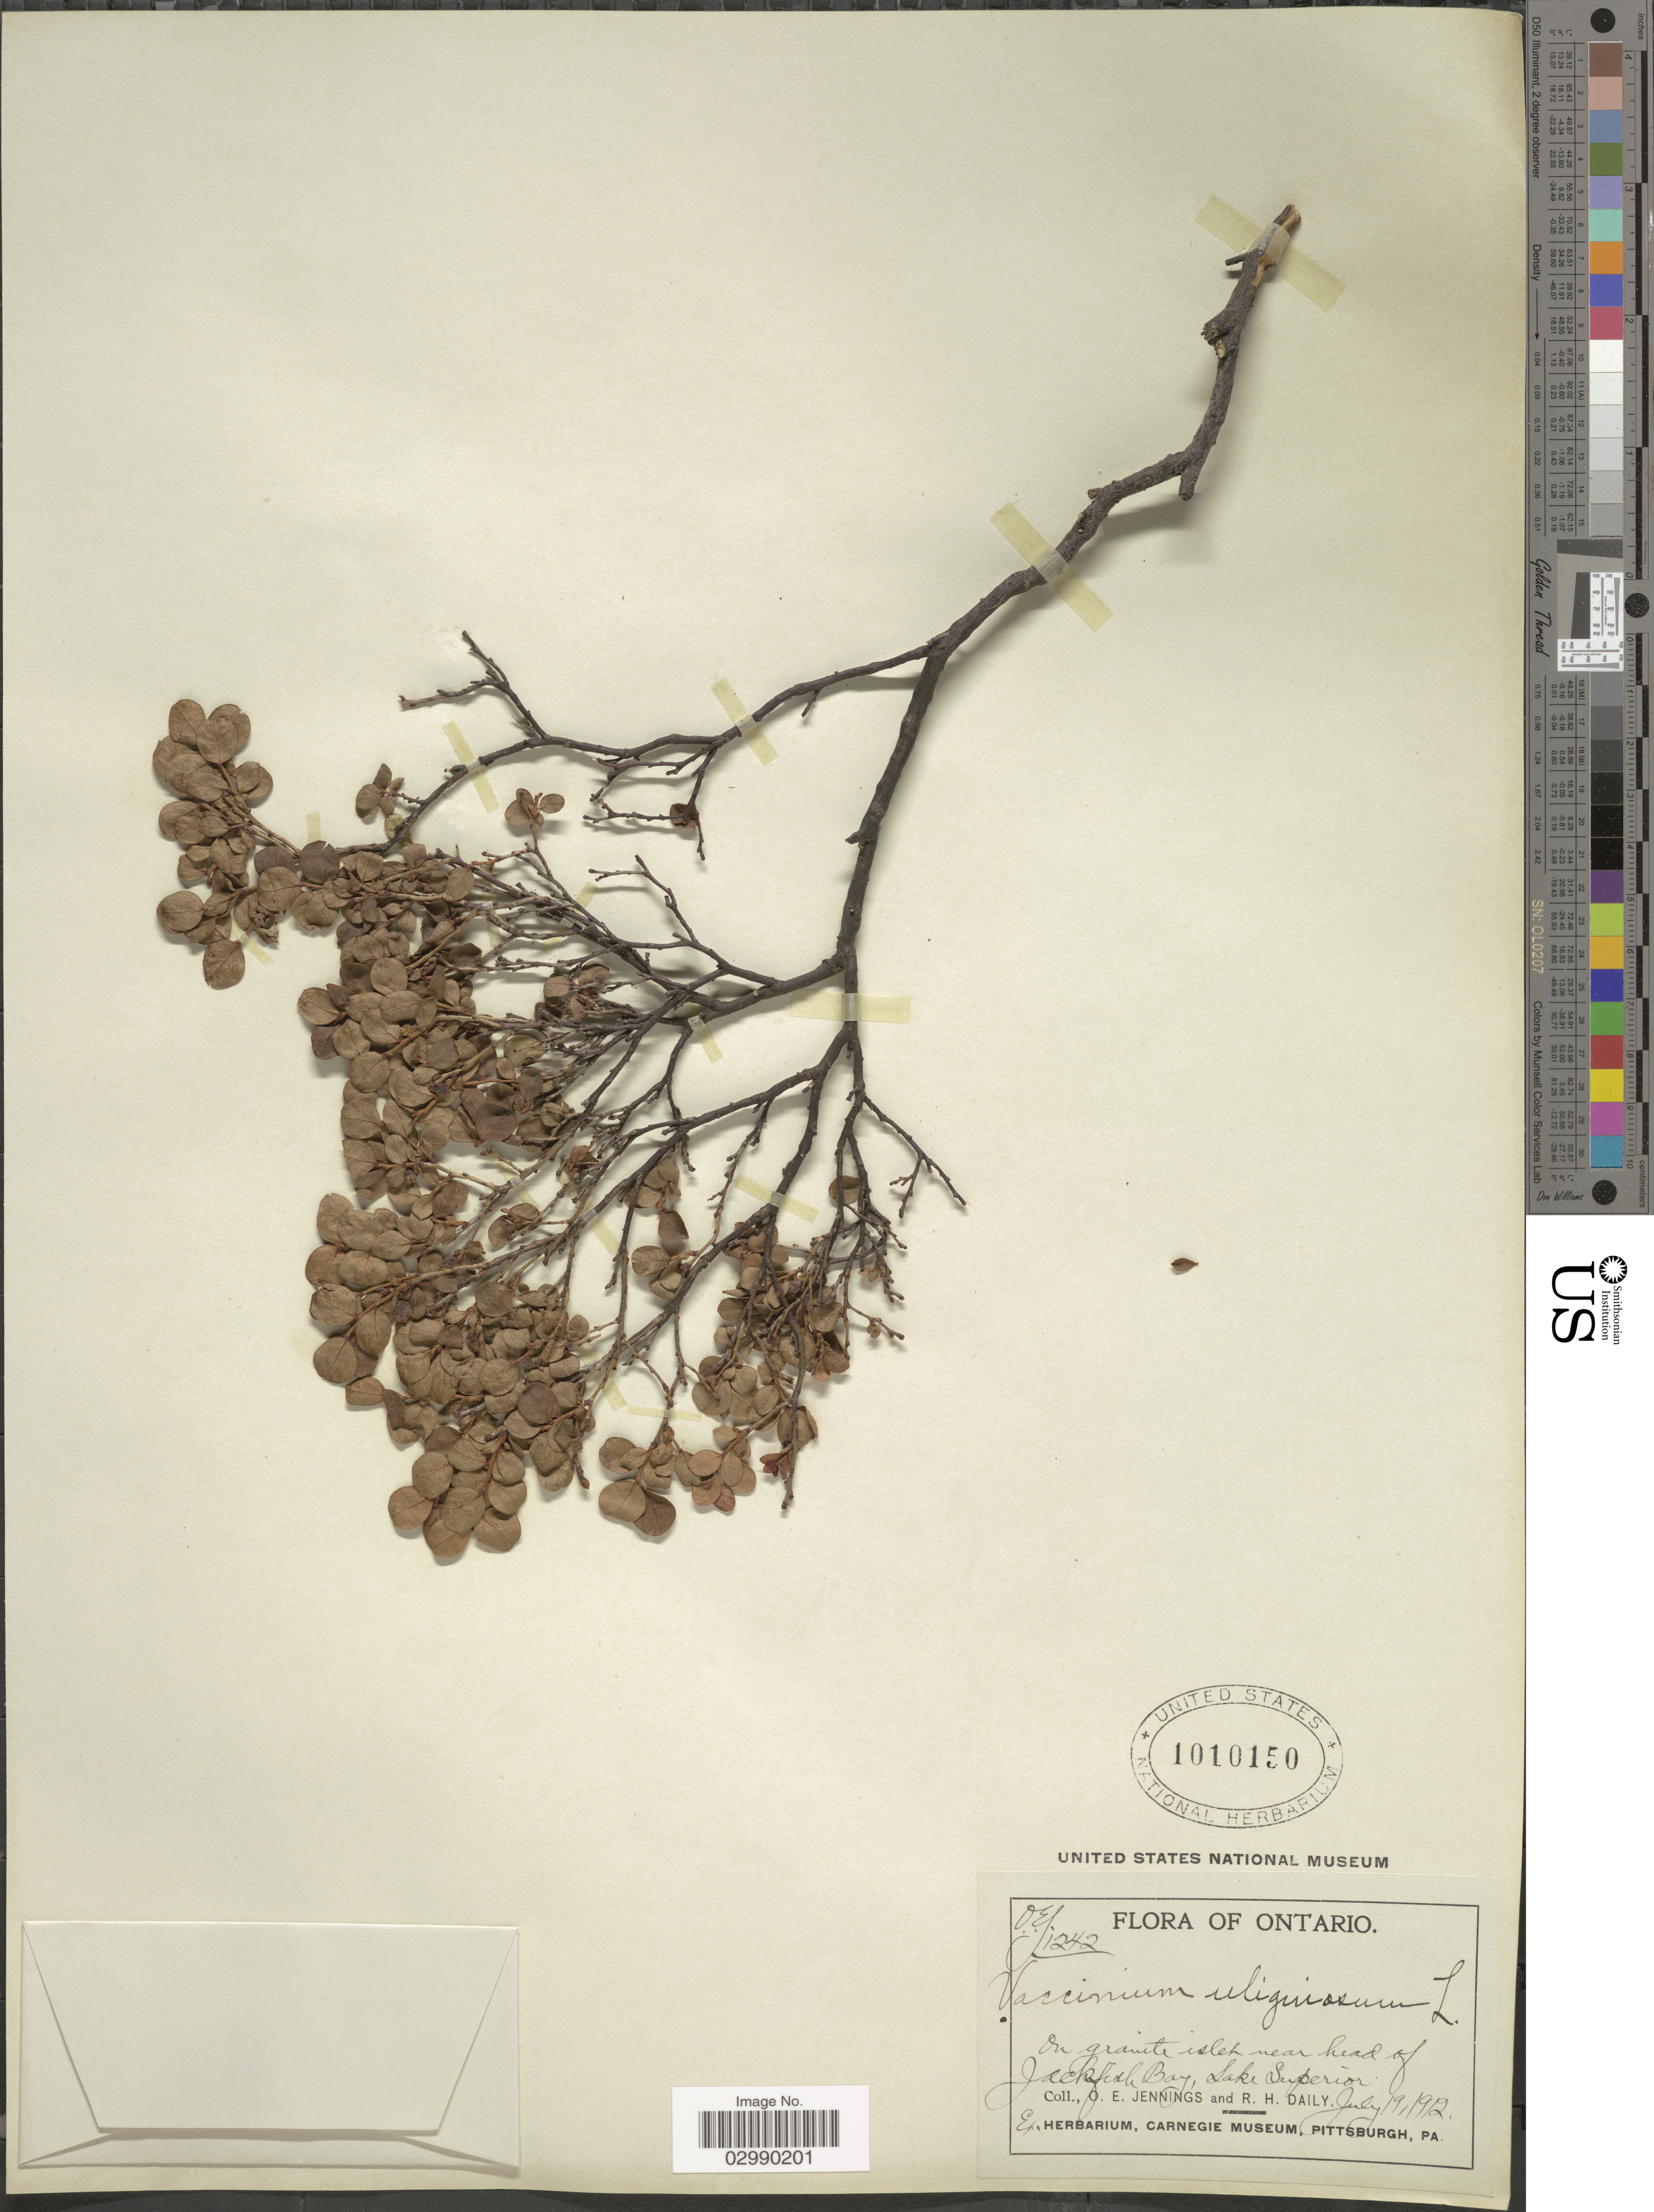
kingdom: Plantae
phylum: Tracheophyta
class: Magnoliopsida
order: Ericales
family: Ericaceae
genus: Vaccinium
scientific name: Vaccinium uliginosum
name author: L.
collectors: O. E. Jennings & R. Daily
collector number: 1242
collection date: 1912-07-19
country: Canada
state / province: Ontario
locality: On granite islet near head of Jackfish Bay, Lake Superior.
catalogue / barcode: US 1010150